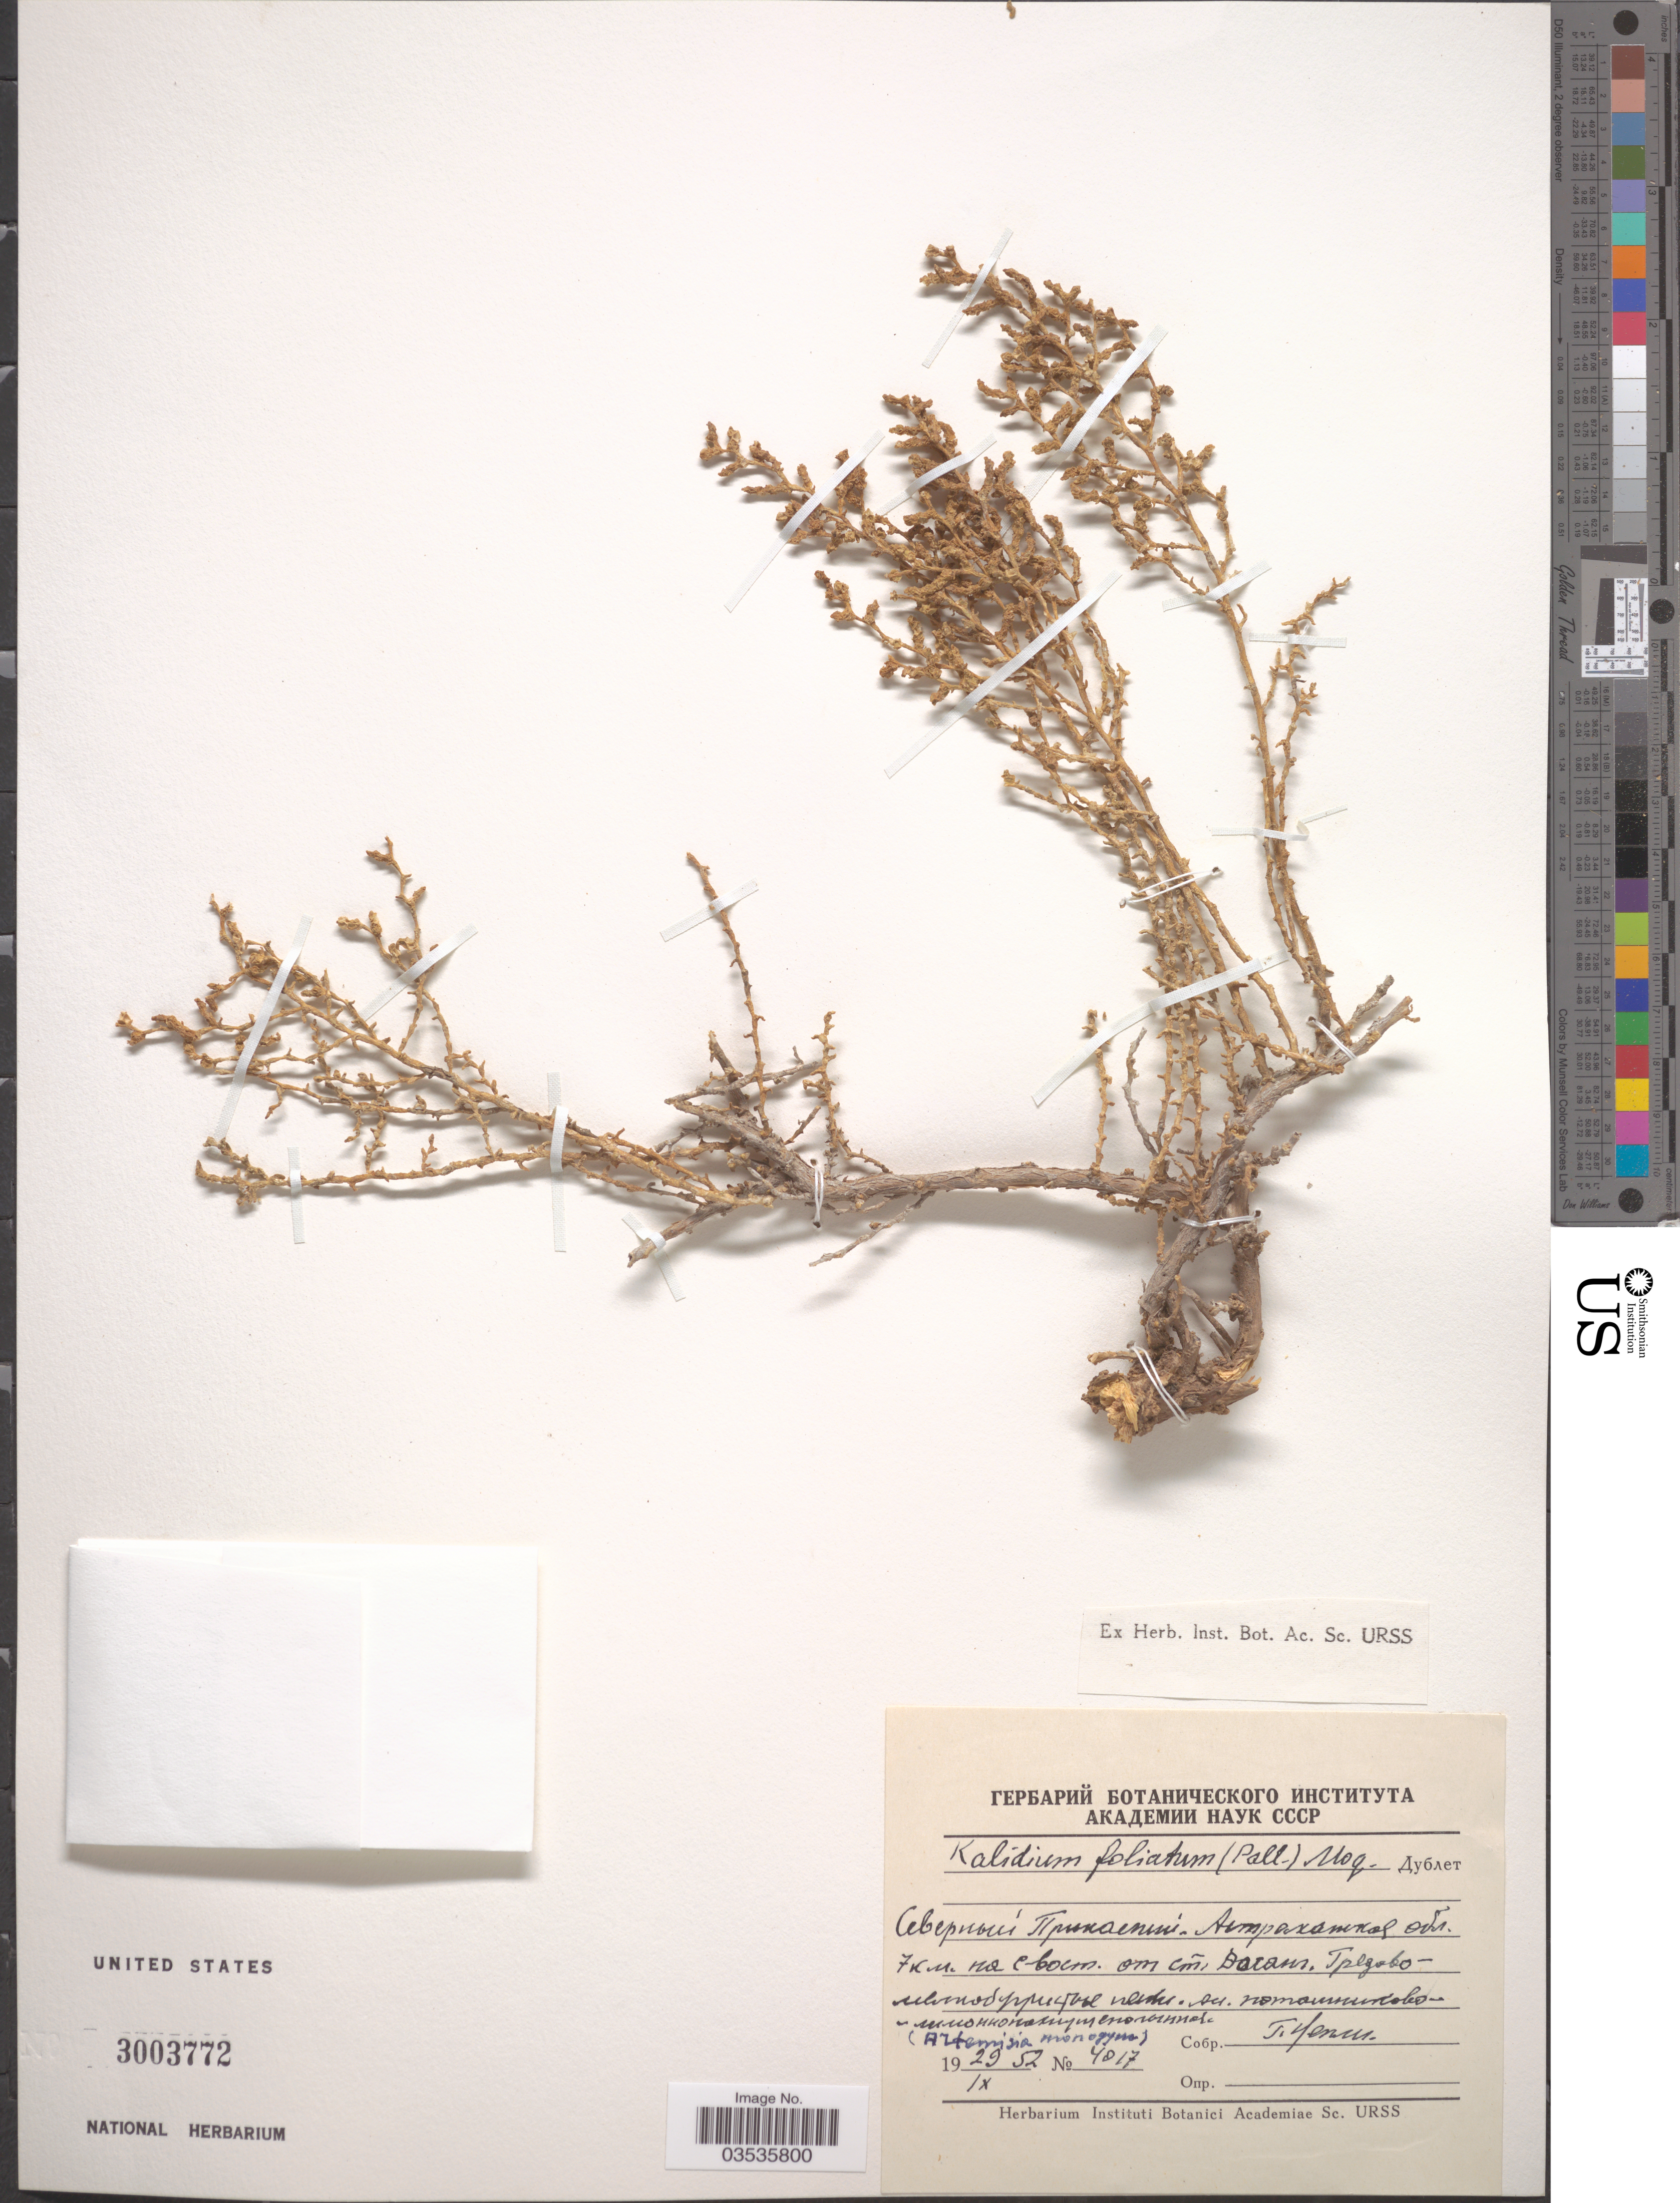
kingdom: Plantae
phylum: Tracheophyta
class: Magnoliopsida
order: Caryophyllales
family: Amaranthaceae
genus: Kalidium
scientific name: Kalidium foliatum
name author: (Pall.) Moq.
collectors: G. Nepli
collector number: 4817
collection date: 1952-09-29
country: Russian Federation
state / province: Astrakhan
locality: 7 km NE of Dosang.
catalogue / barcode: US 3003772